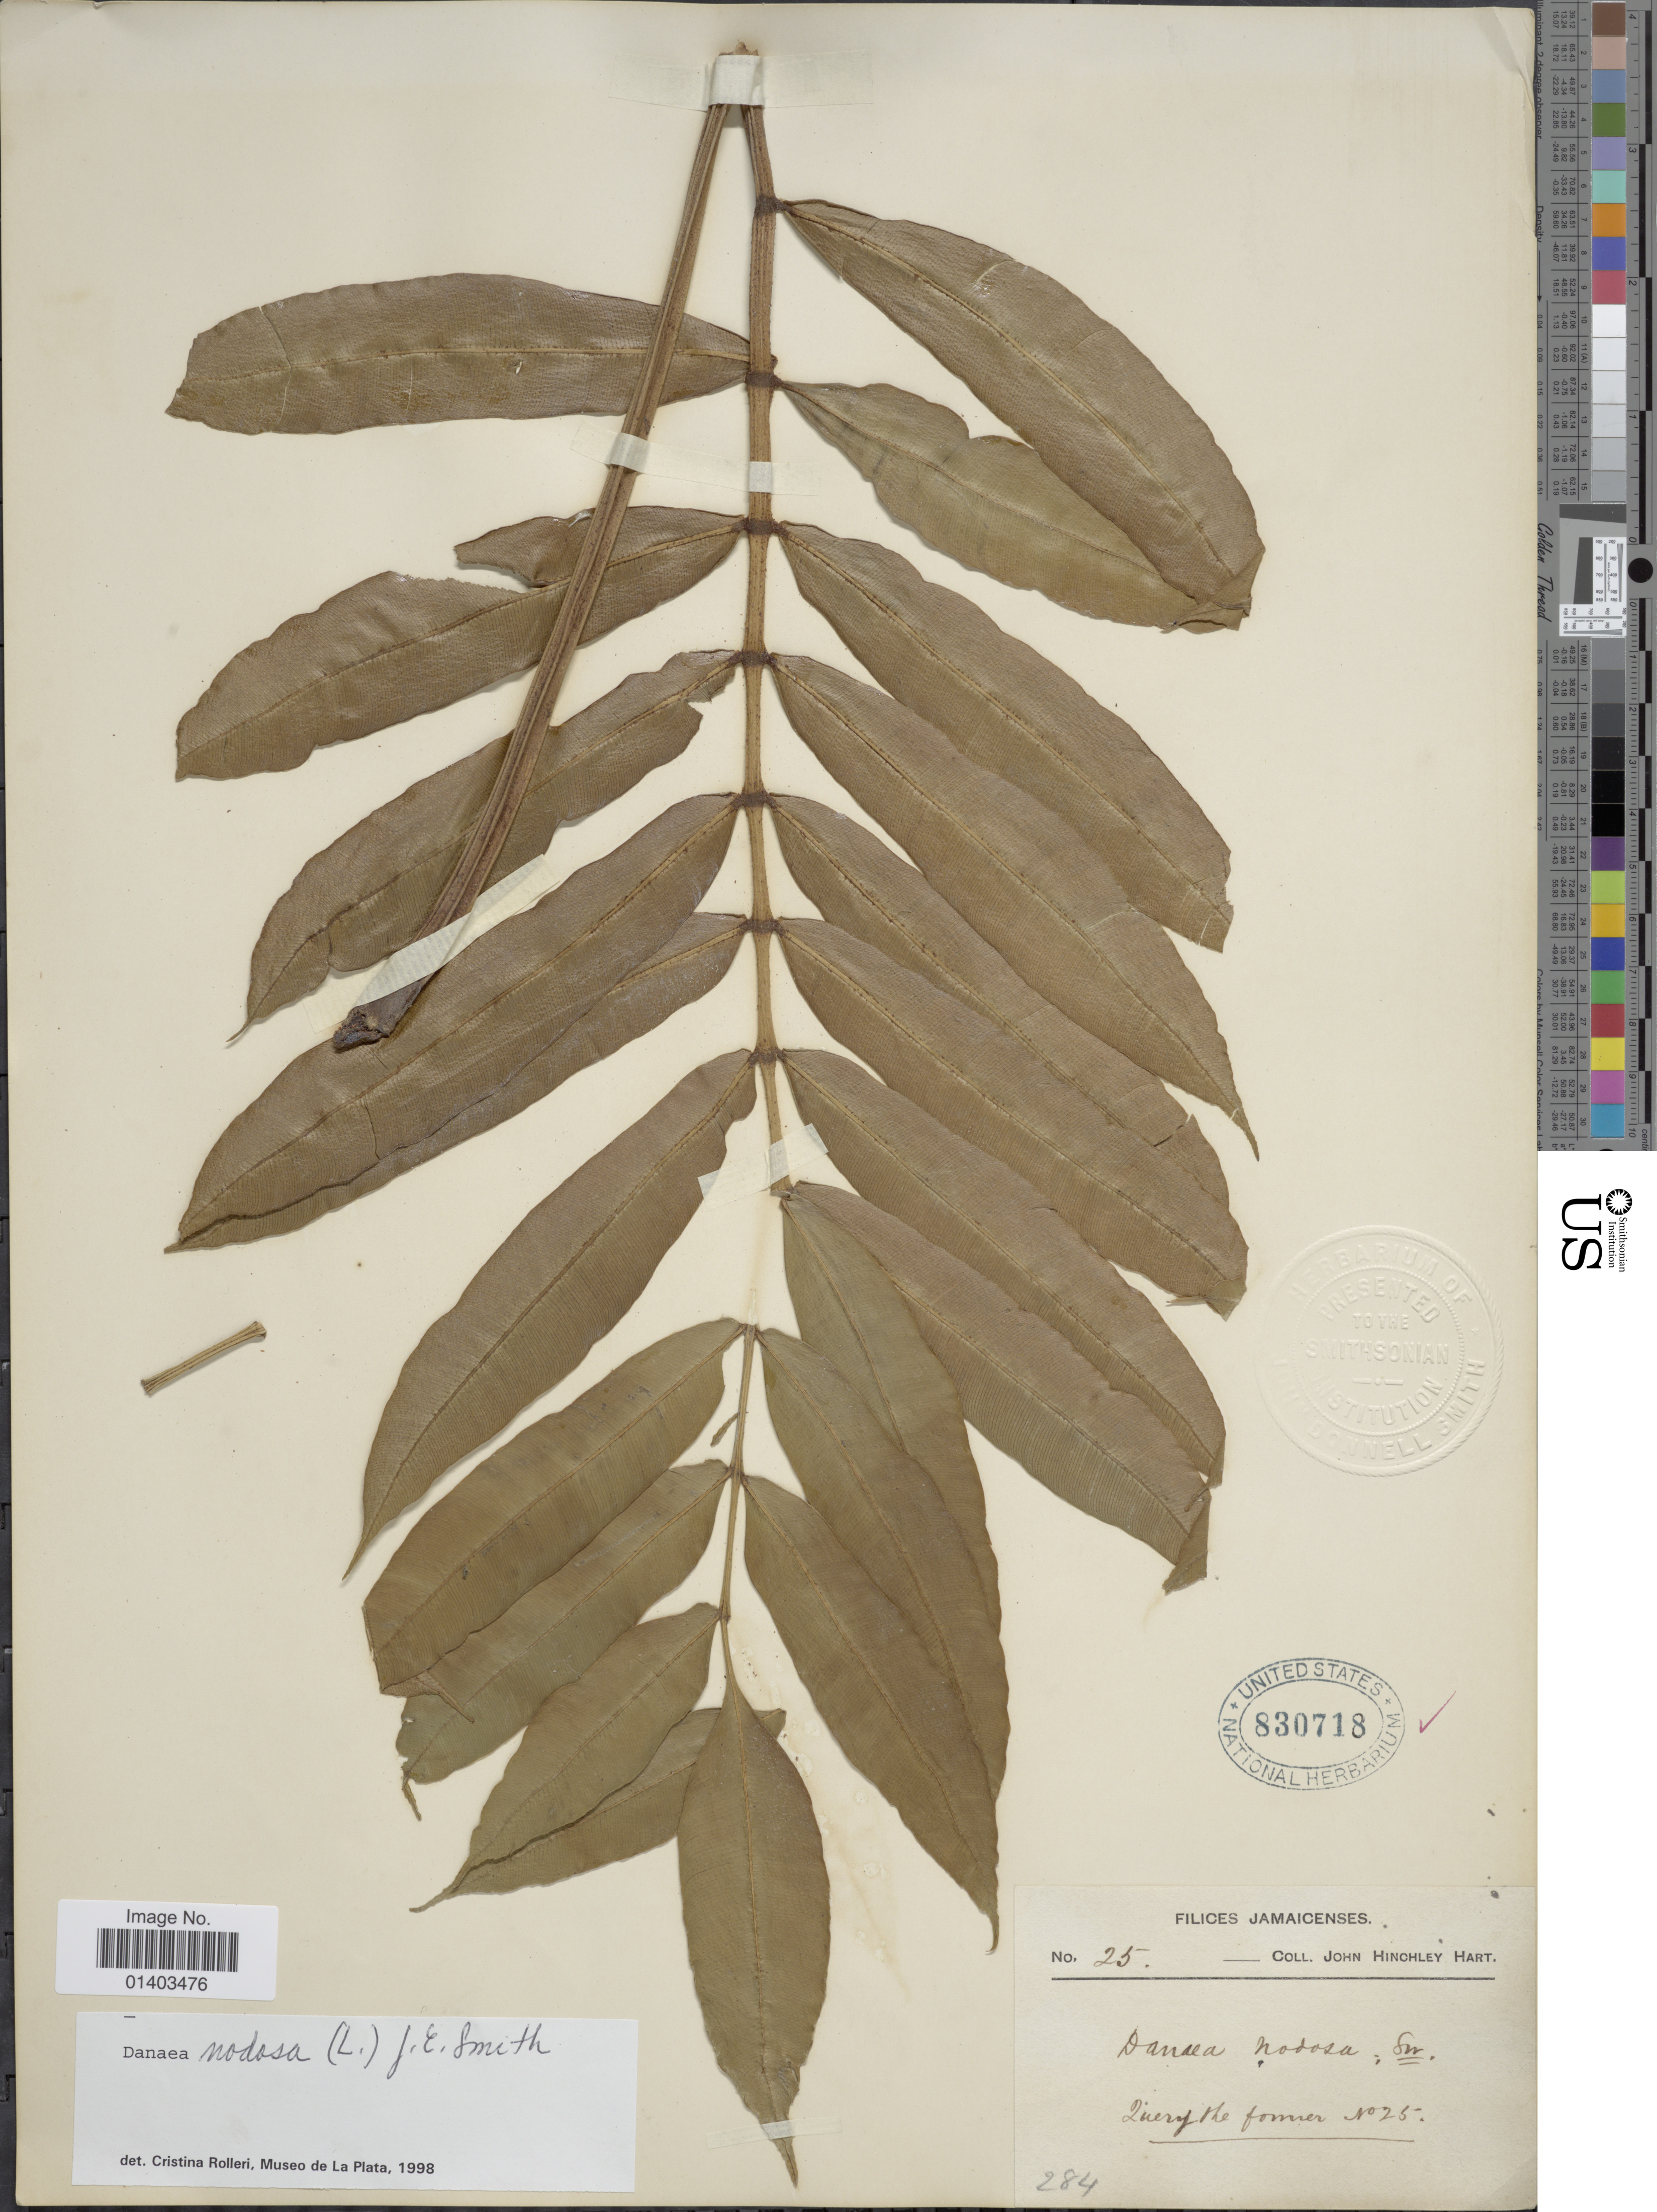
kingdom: Plantae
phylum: Tracheophyta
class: Polypodiopsida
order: Marattiales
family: Marattiaceae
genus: Danaea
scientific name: Danaea nodosa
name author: (L.) Sm.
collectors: J. H. Hart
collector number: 25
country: Jamaica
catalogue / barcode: US 830718